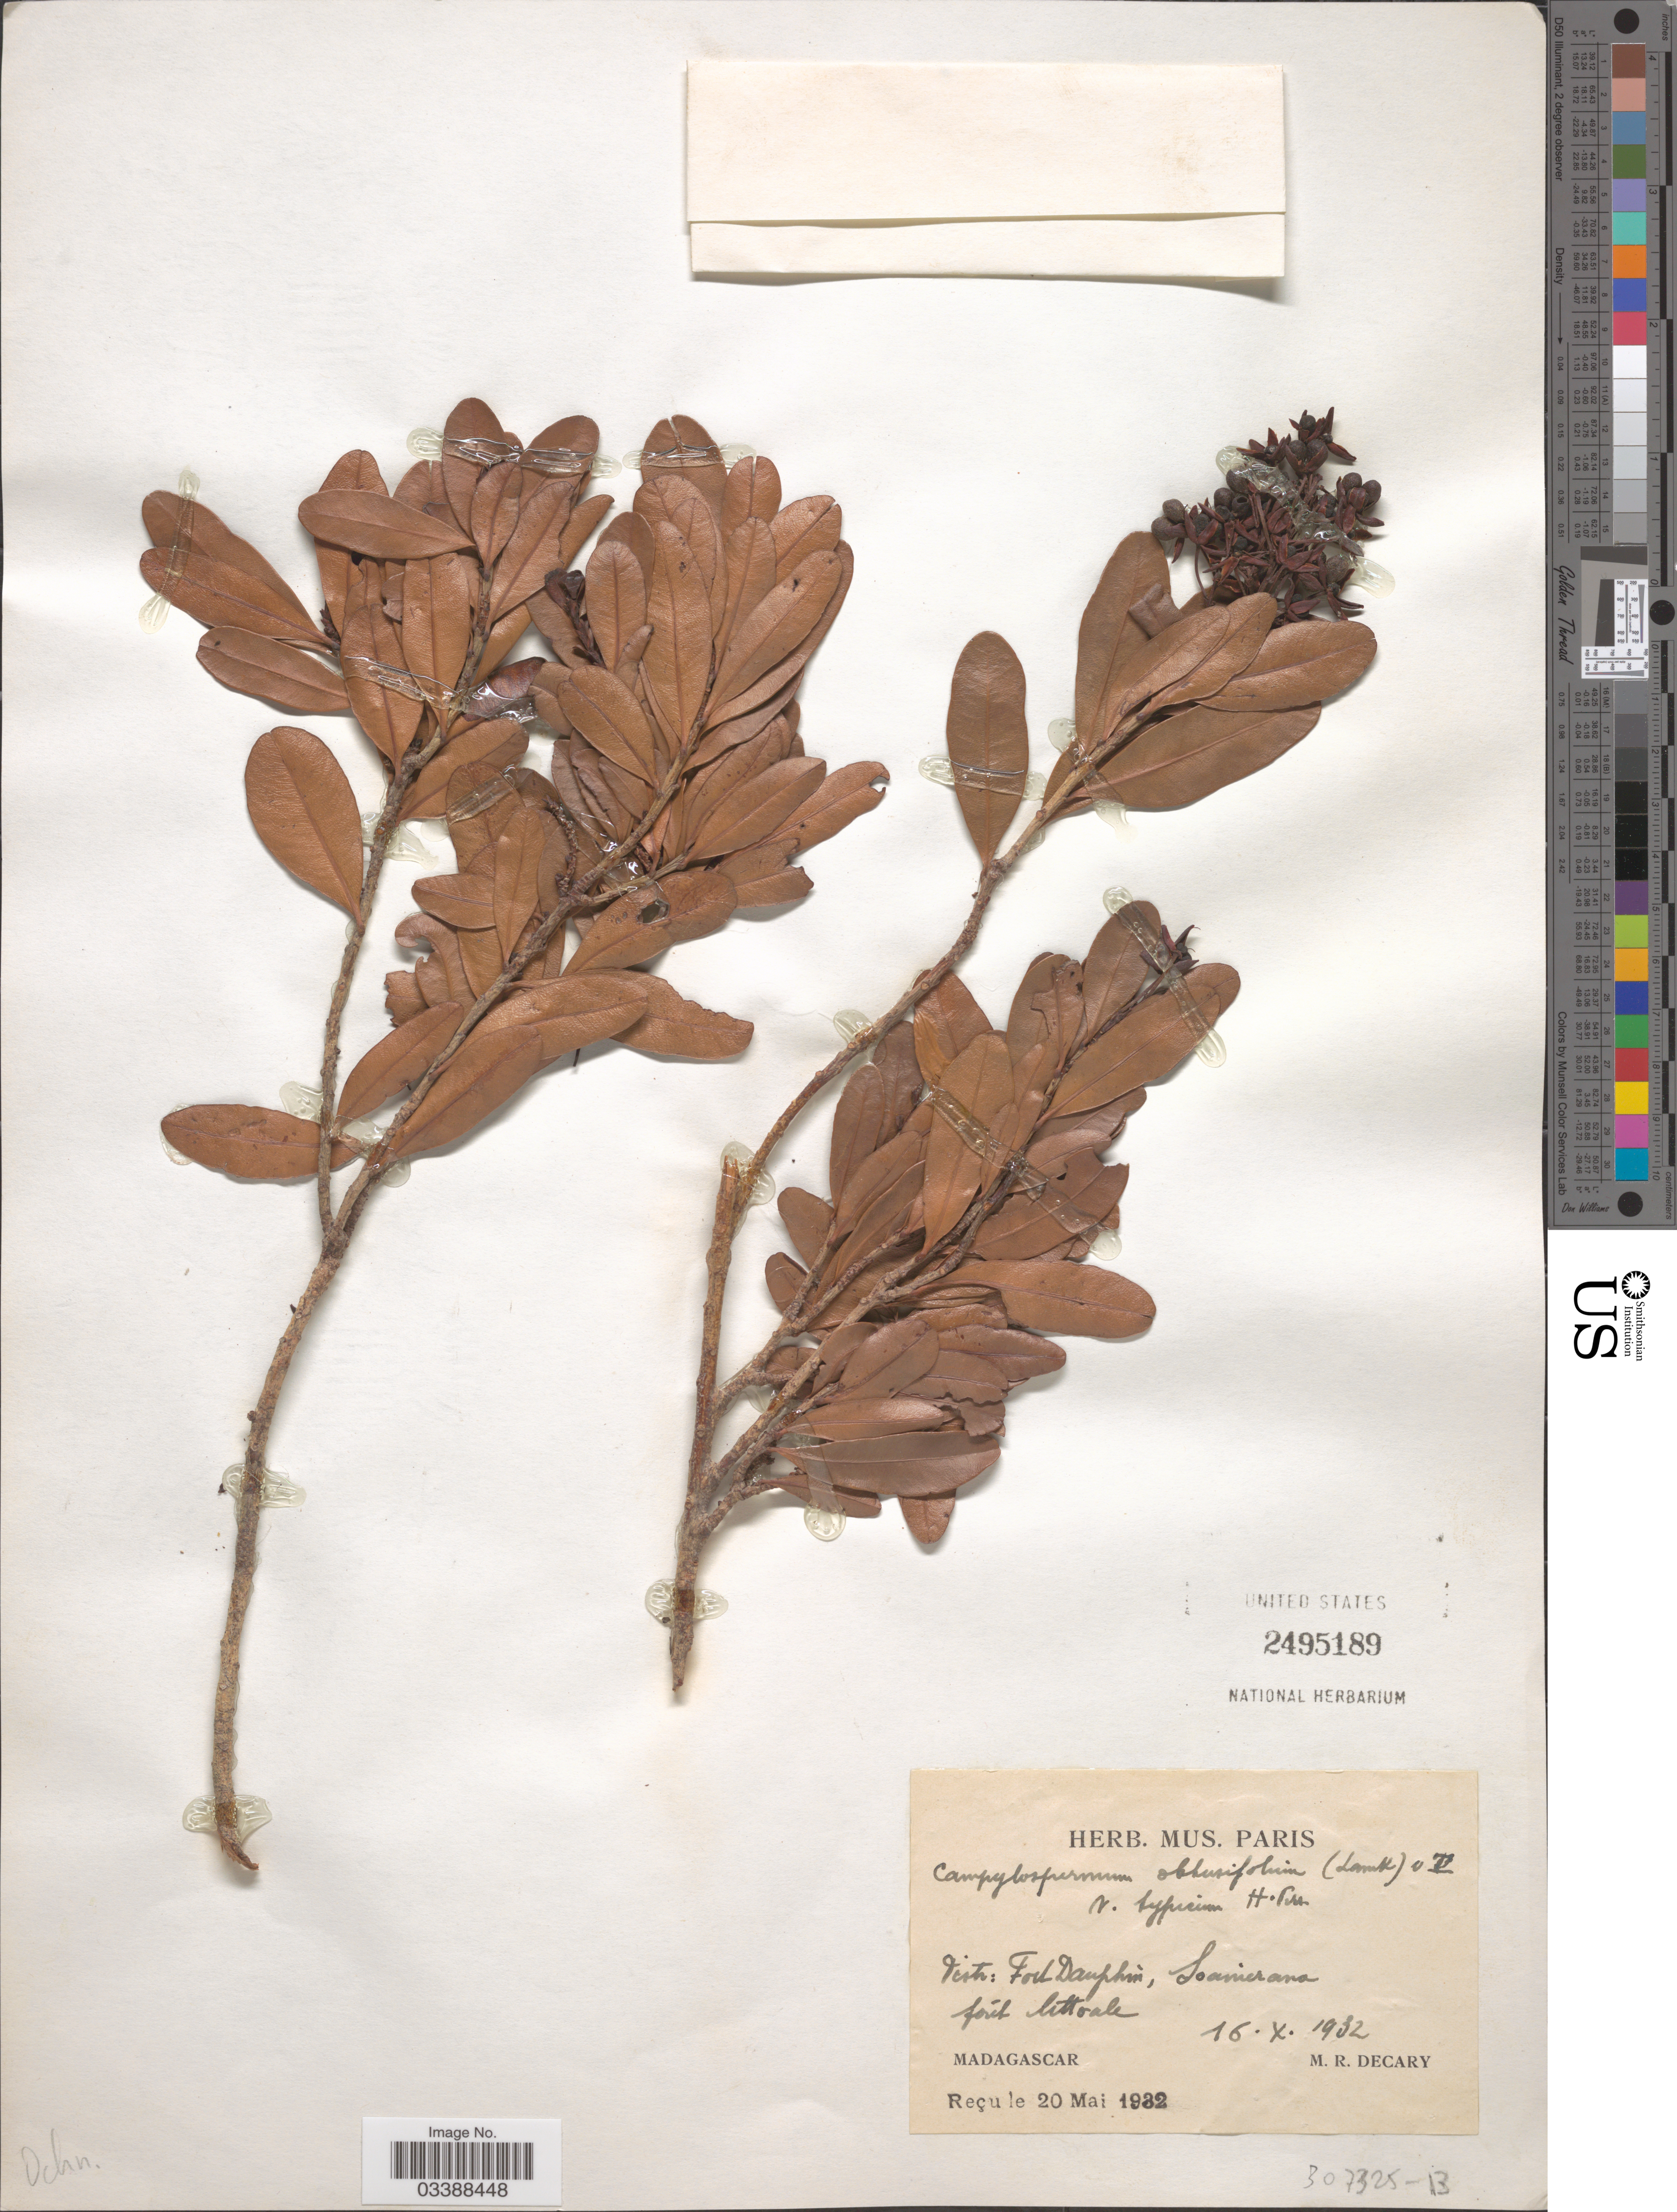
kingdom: Plantae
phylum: Tracheophyta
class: Magnoliopsida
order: Malpighiales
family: Ochnaceae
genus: Campylospermum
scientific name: Campylospermum obtusifolium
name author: (Lam.) Tiegh.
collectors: R. Decary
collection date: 1932-10-16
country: Madagascar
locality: Distr: Fort Dauphin, Soanierana forêt littorale.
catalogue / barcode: US 2495189